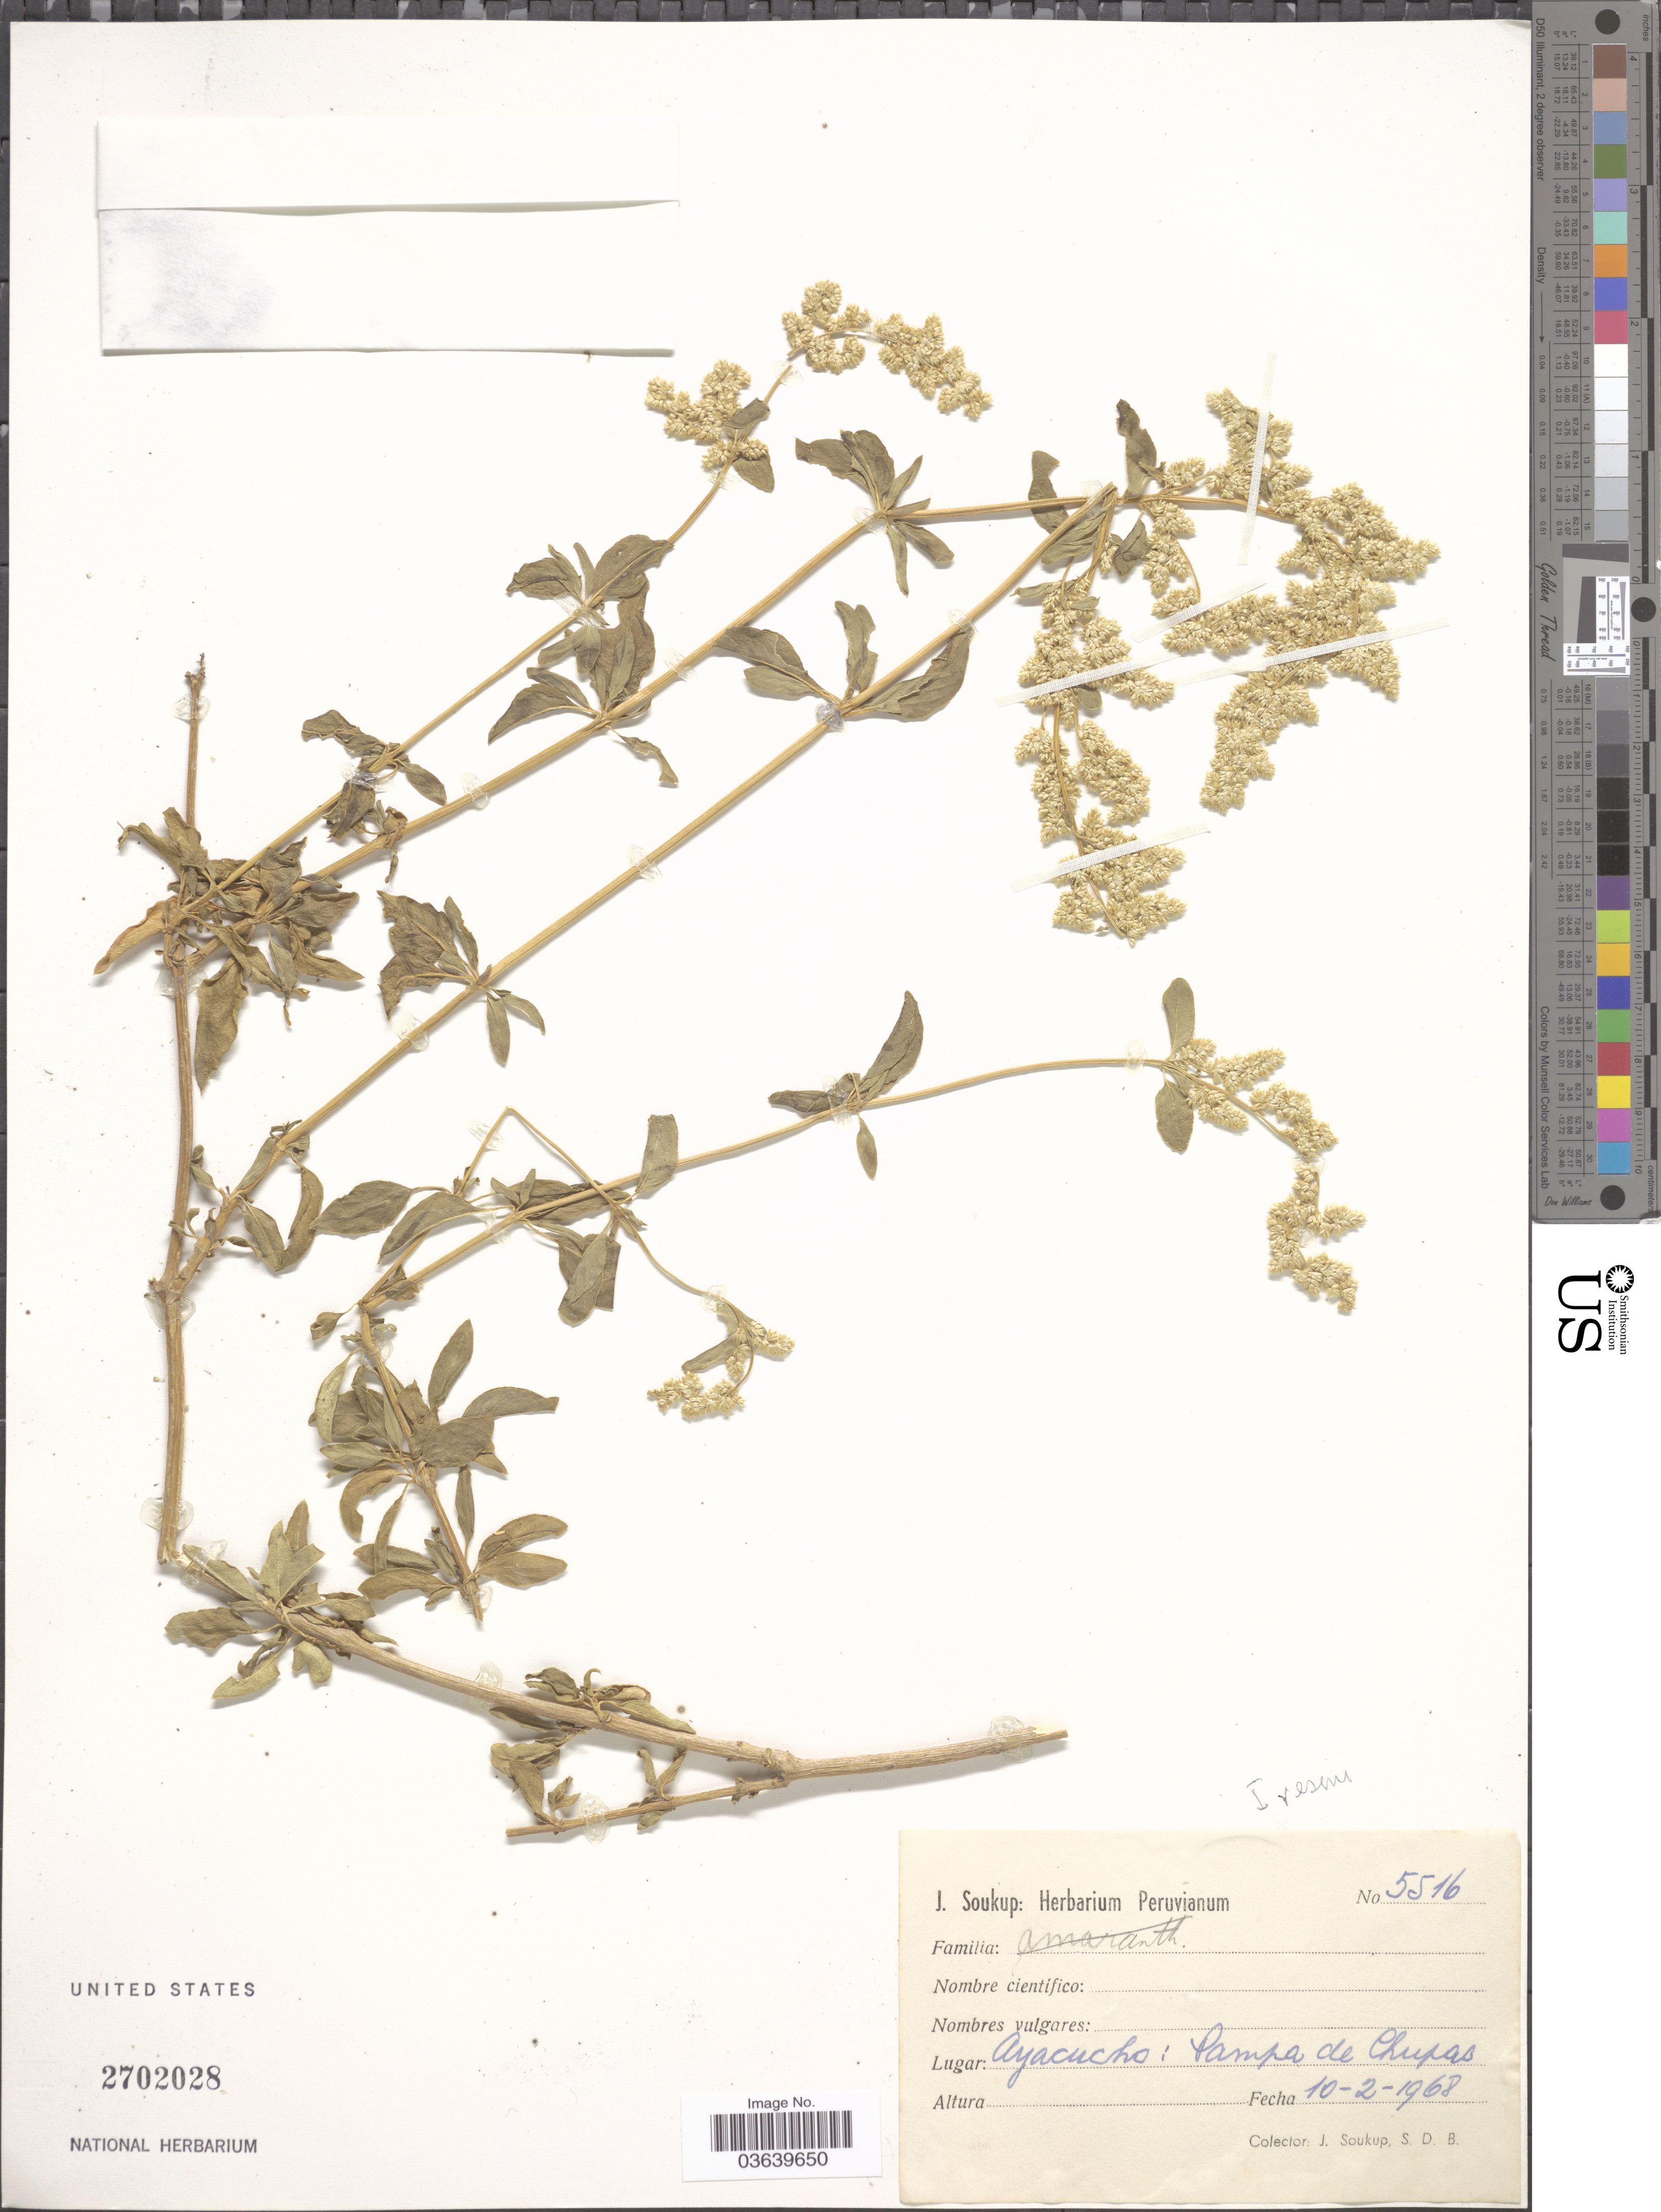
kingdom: Plantae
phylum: Tracheophyta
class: Magnoliopsida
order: Caryophyllales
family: Amaranthaceae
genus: Iresine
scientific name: Iresine sp.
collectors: J. Soukup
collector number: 5516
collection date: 1968-02-10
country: Peru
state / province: Ayacucho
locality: Pampa de Chupas.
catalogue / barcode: US 2702028